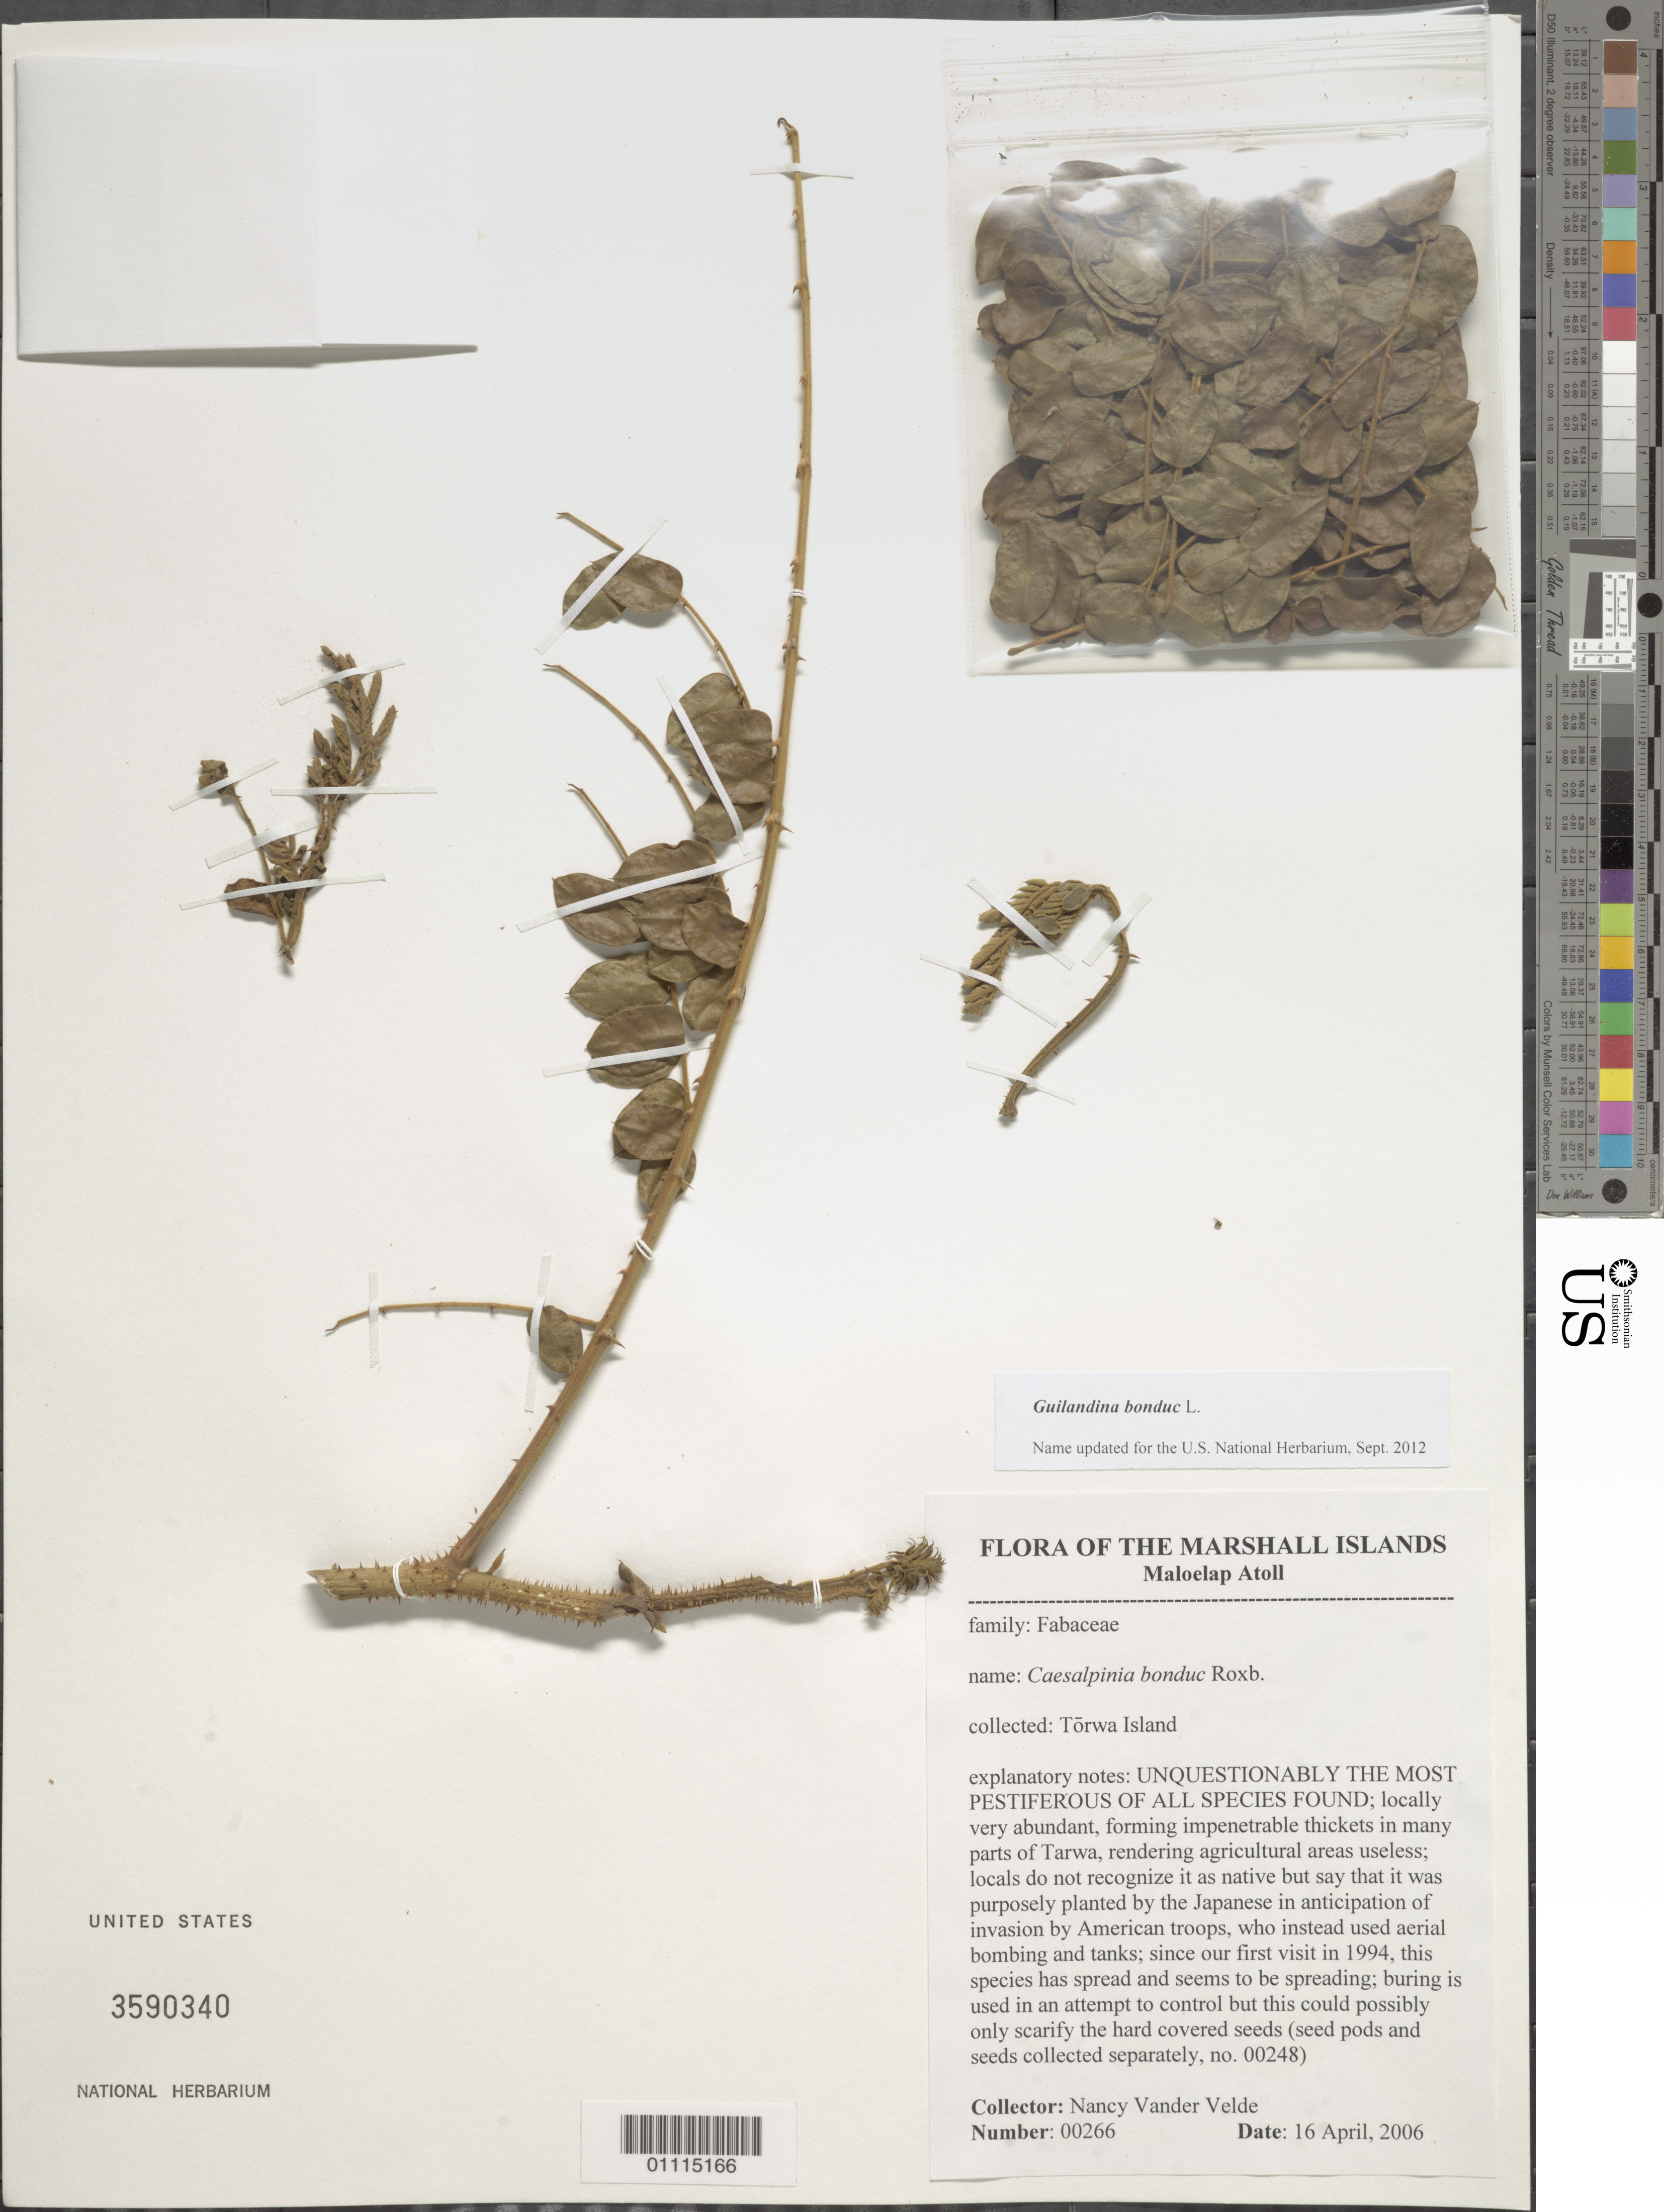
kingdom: Plantae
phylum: Tracheophyta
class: Magnoliopsida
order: Fabales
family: Fabaceae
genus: Guilandina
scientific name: Guilandina bonduc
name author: L.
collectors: N. Vander Velde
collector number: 266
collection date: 2006-04-16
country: Marshall Islands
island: Tarwa Island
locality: Maloelap Atoll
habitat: Locally very abundant.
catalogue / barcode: US 3590340